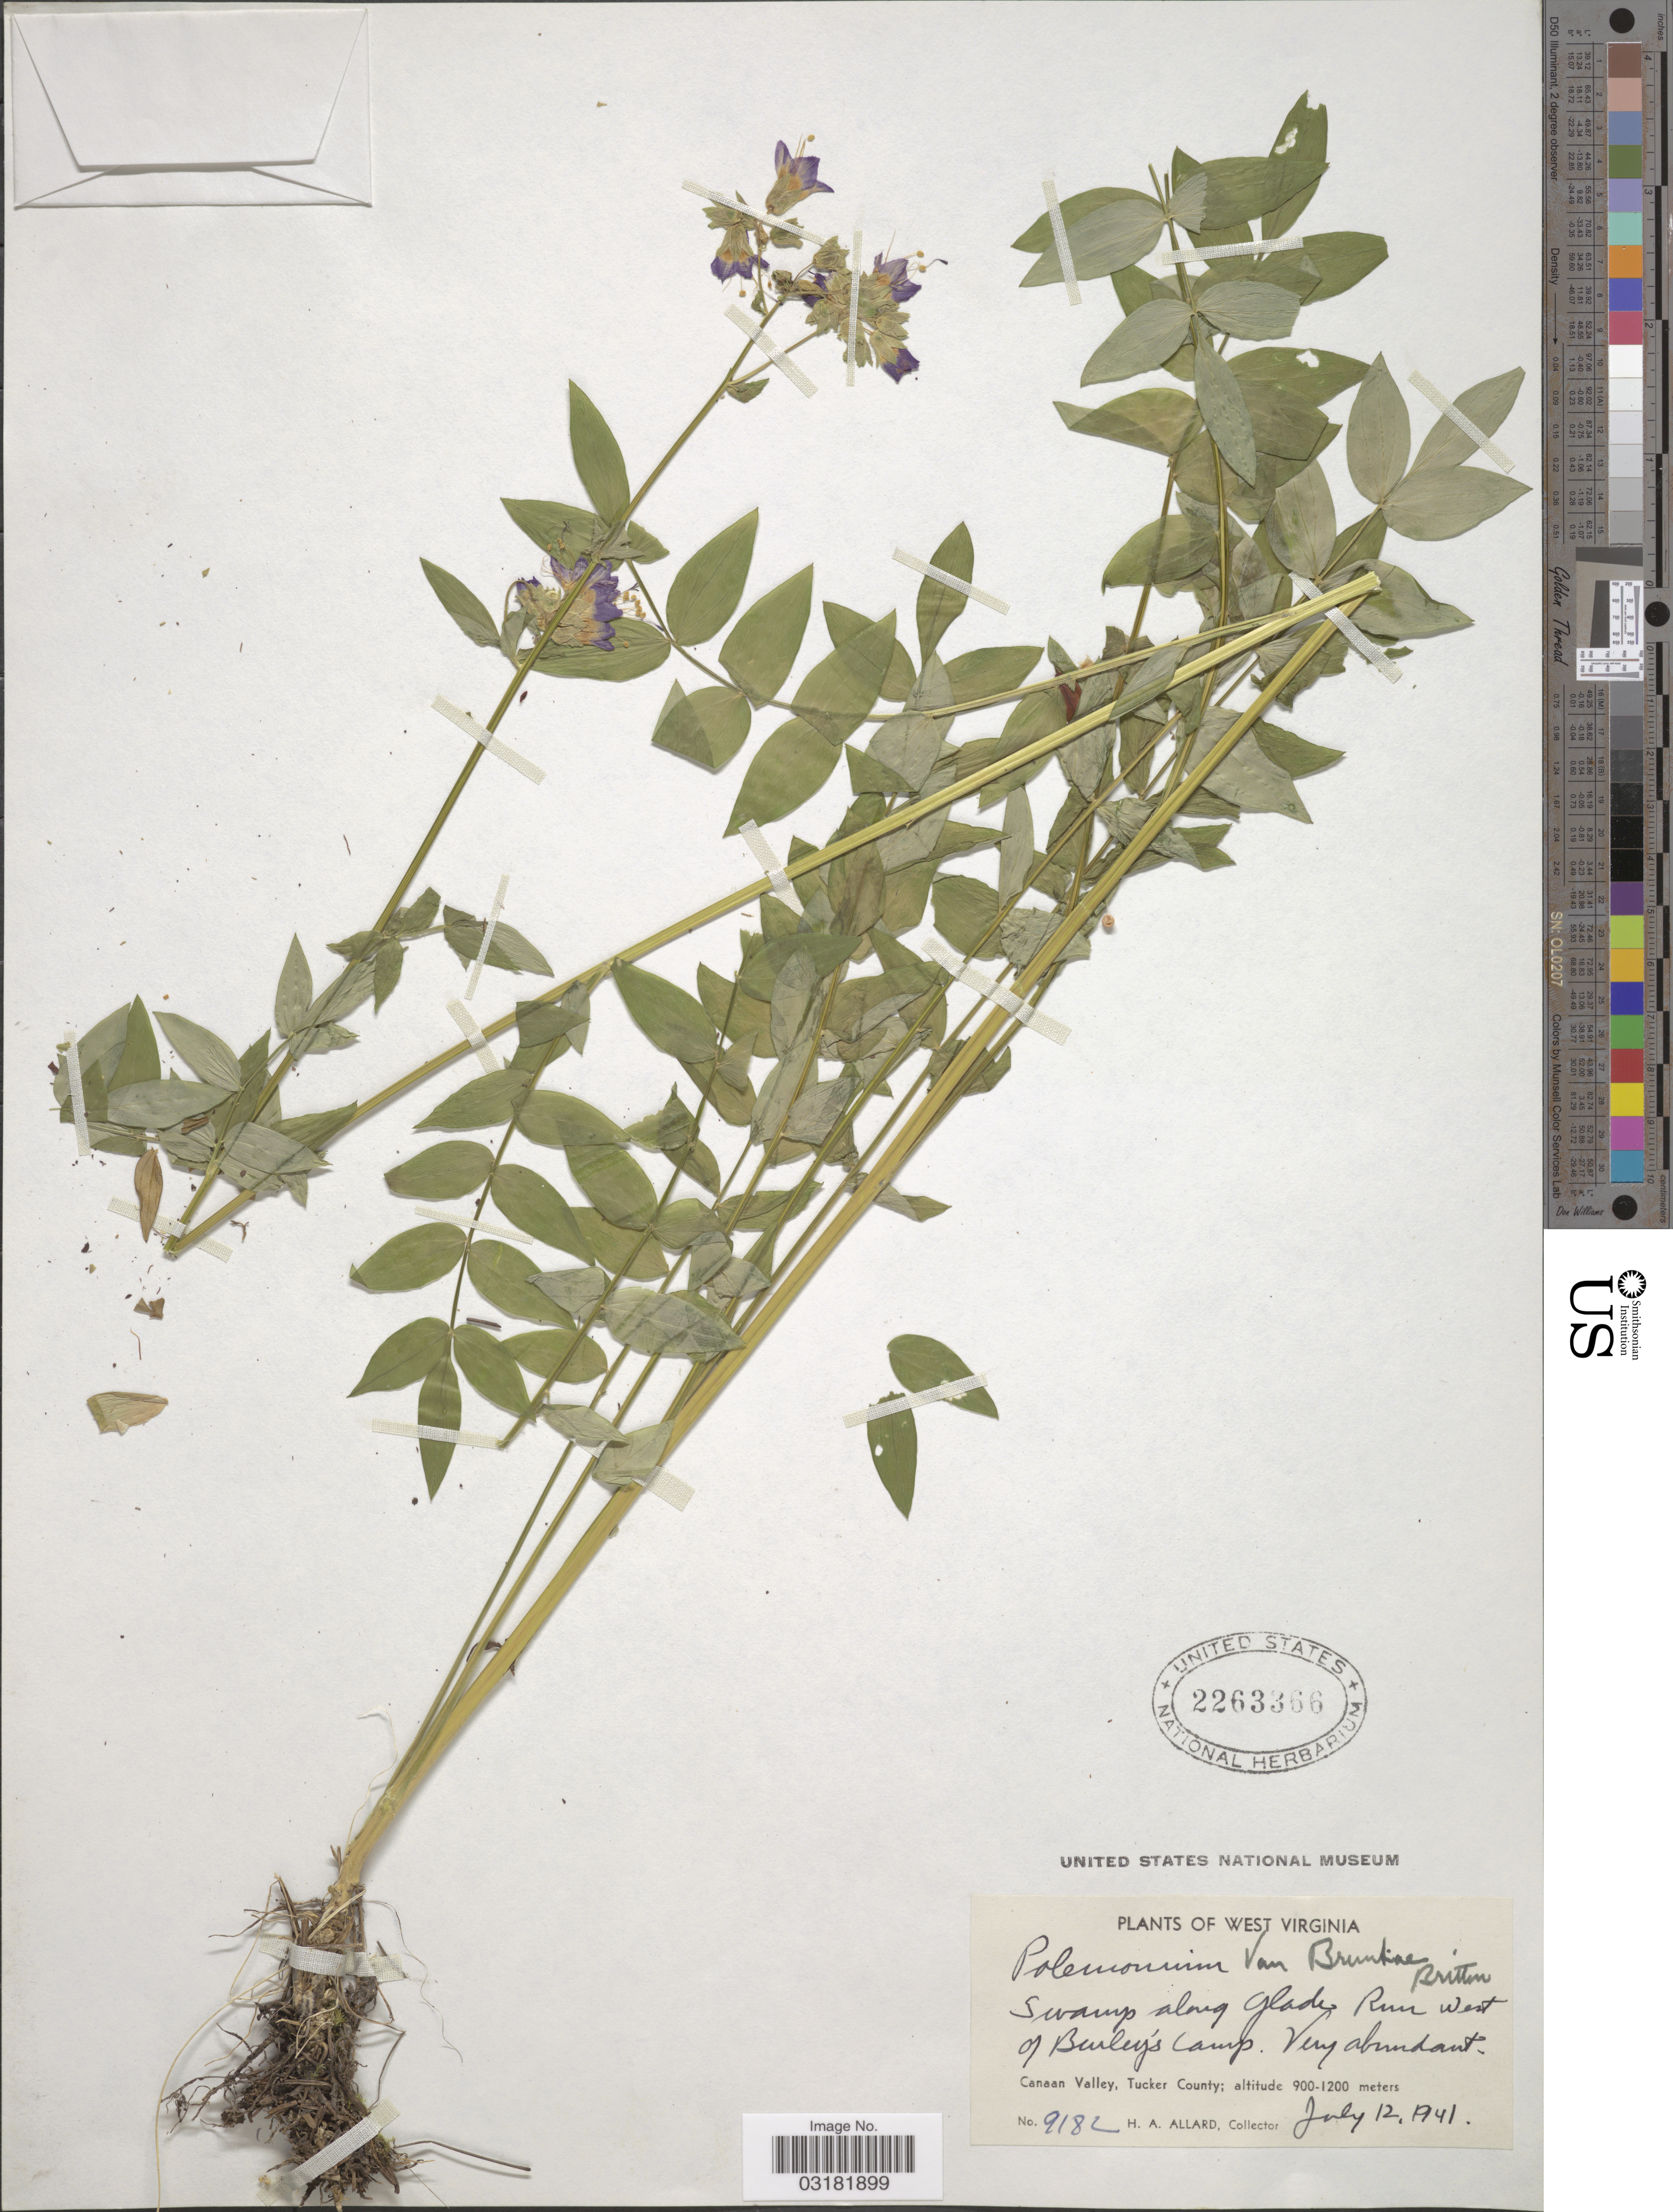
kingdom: Plantae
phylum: Tracheophyta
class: Magnoliopsida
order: Ericales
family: Polemoniaceae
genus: Polemonium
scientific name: Polemonium vanbruntiae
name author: Britton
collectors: H. A. Allard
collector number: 9182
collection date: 1941-07-12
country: United States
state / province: West Virginia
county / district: Tucker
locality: Swamp along Glade Rim West of Burley's Camp, Canaan Valley, Tucker County.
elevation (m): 900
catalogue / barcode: US 2263366